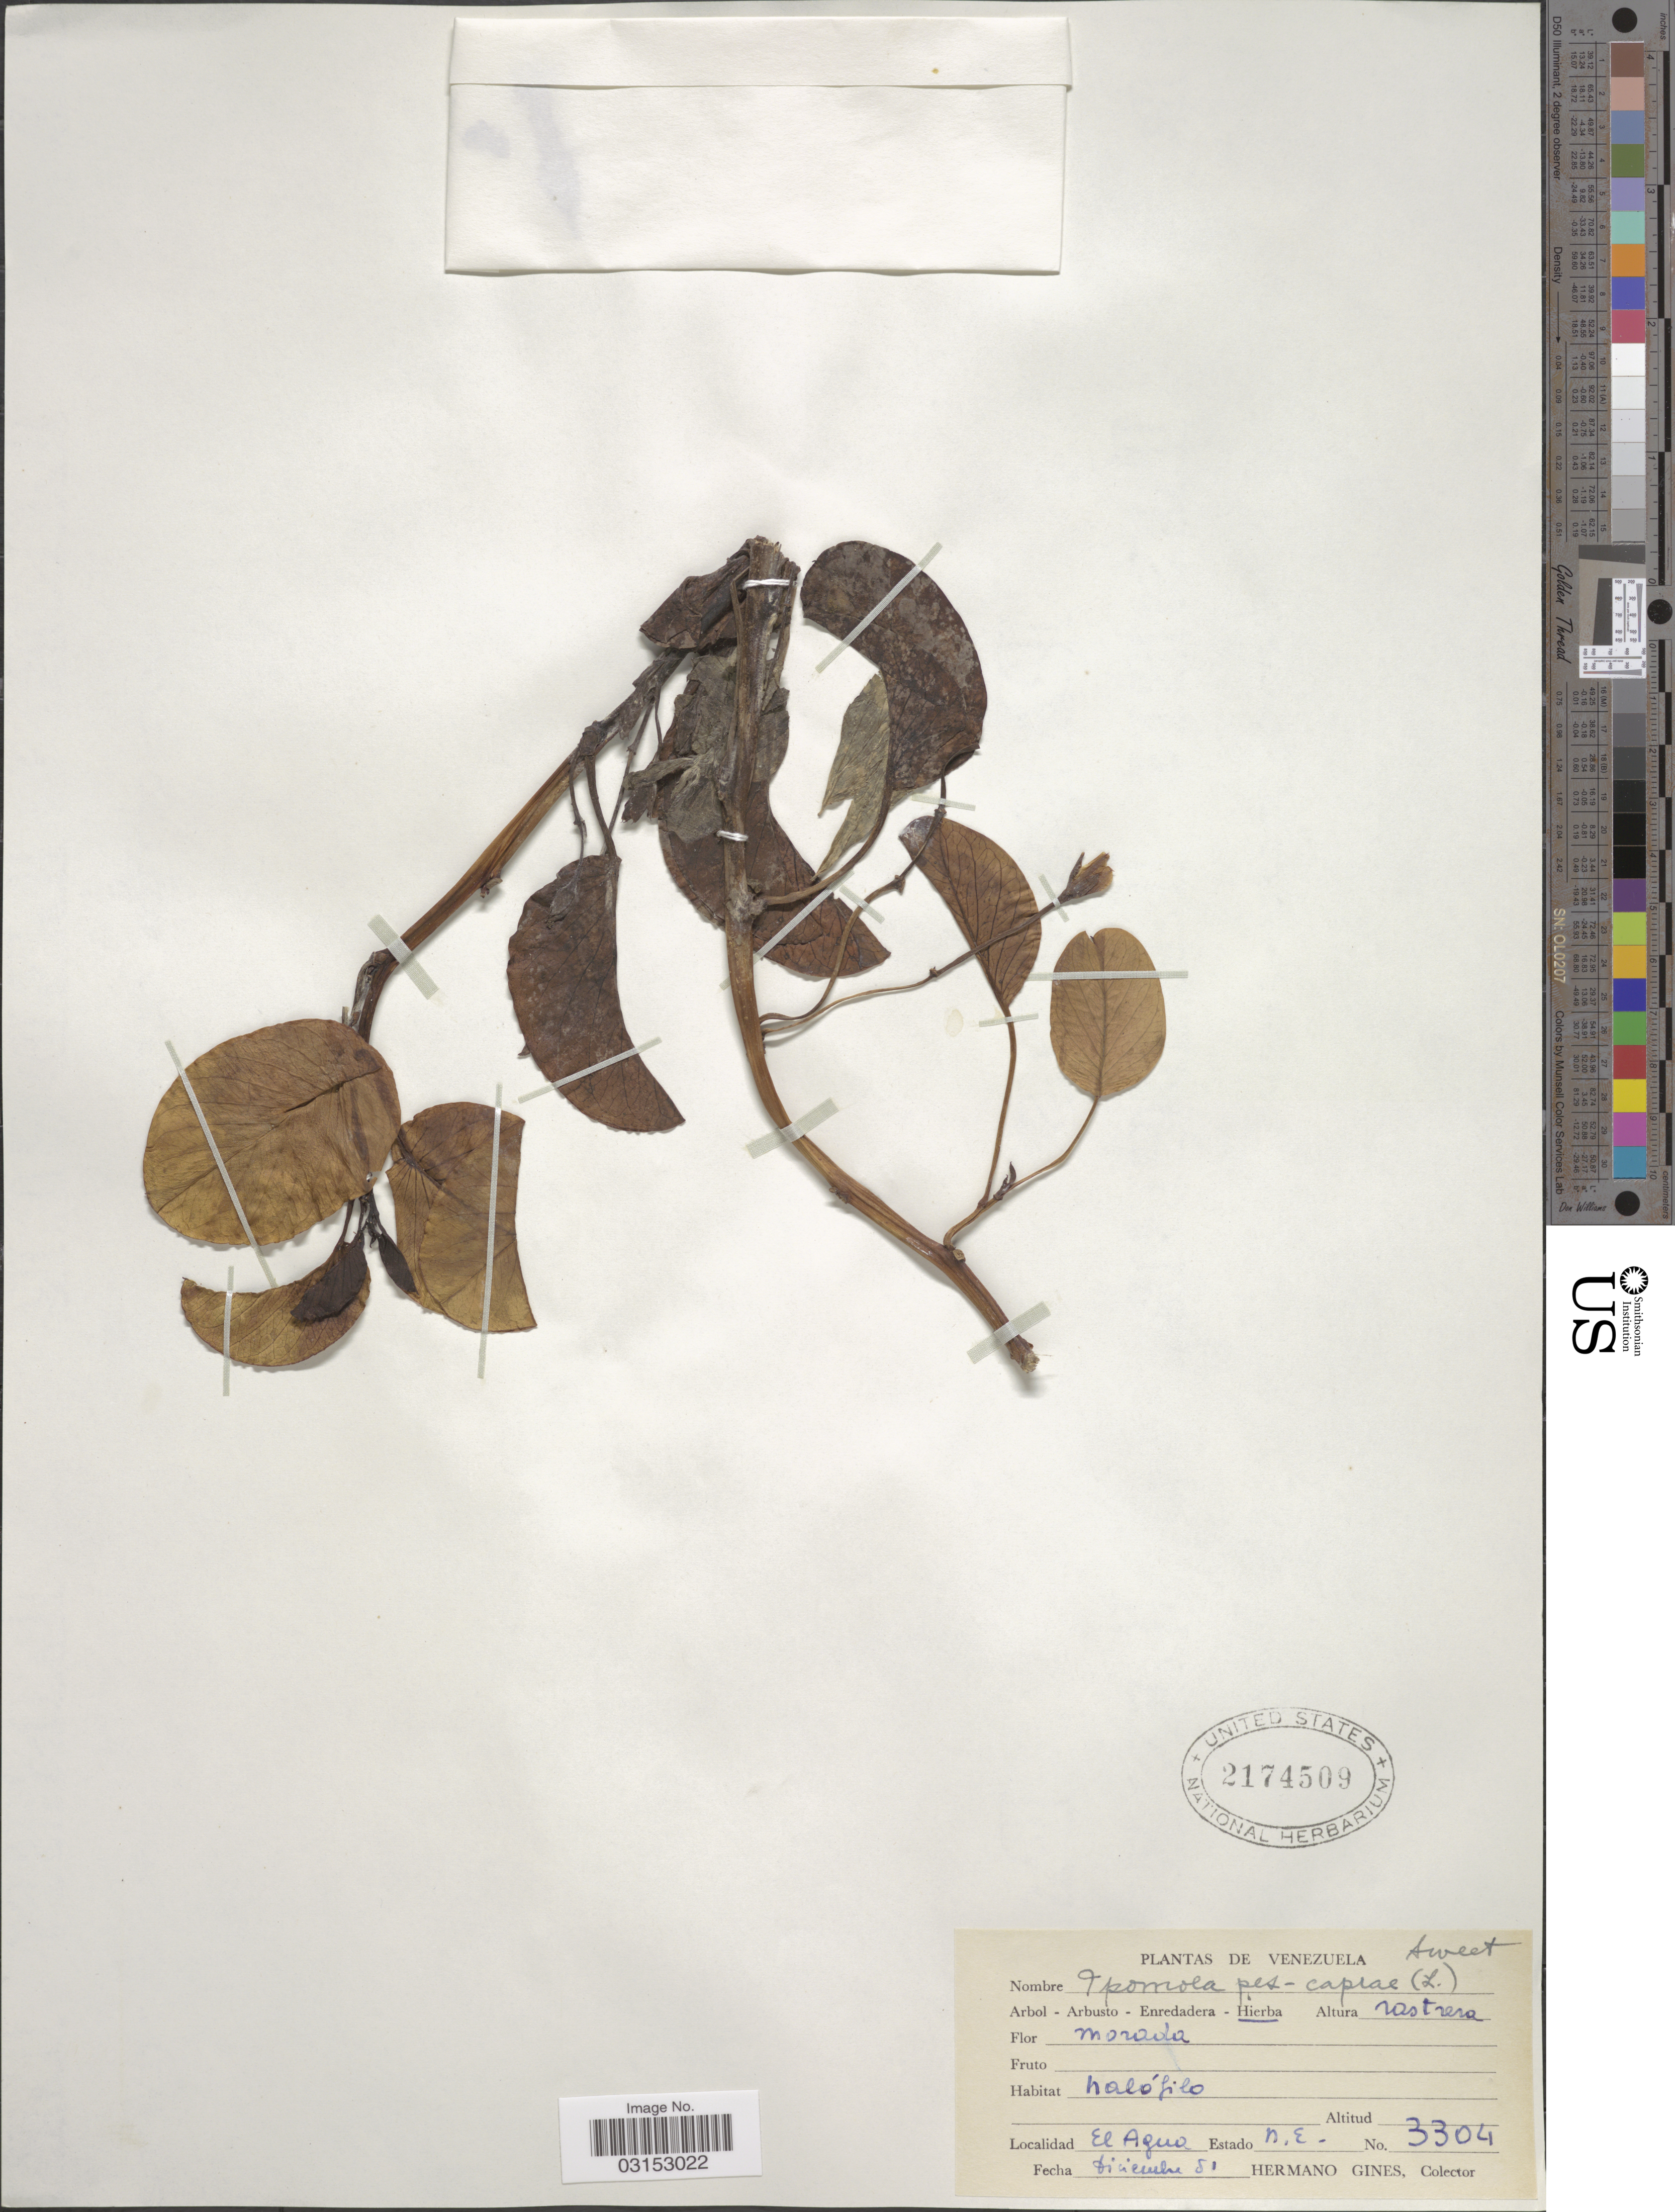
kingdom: Plantae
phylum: Tracheophyta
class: Magnoliopsida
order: Solanales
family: Convolvulaceae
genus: Ipomoea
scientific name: Ipomoea pes-caprae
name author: (L.) R. Br.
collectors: Bro. Gines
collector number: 304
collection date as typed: Transcribed d/m/y: /12/51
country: Venezuela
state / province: Nueva Esparta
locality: El Agua. Estado N. E.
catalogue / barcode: US 2174509